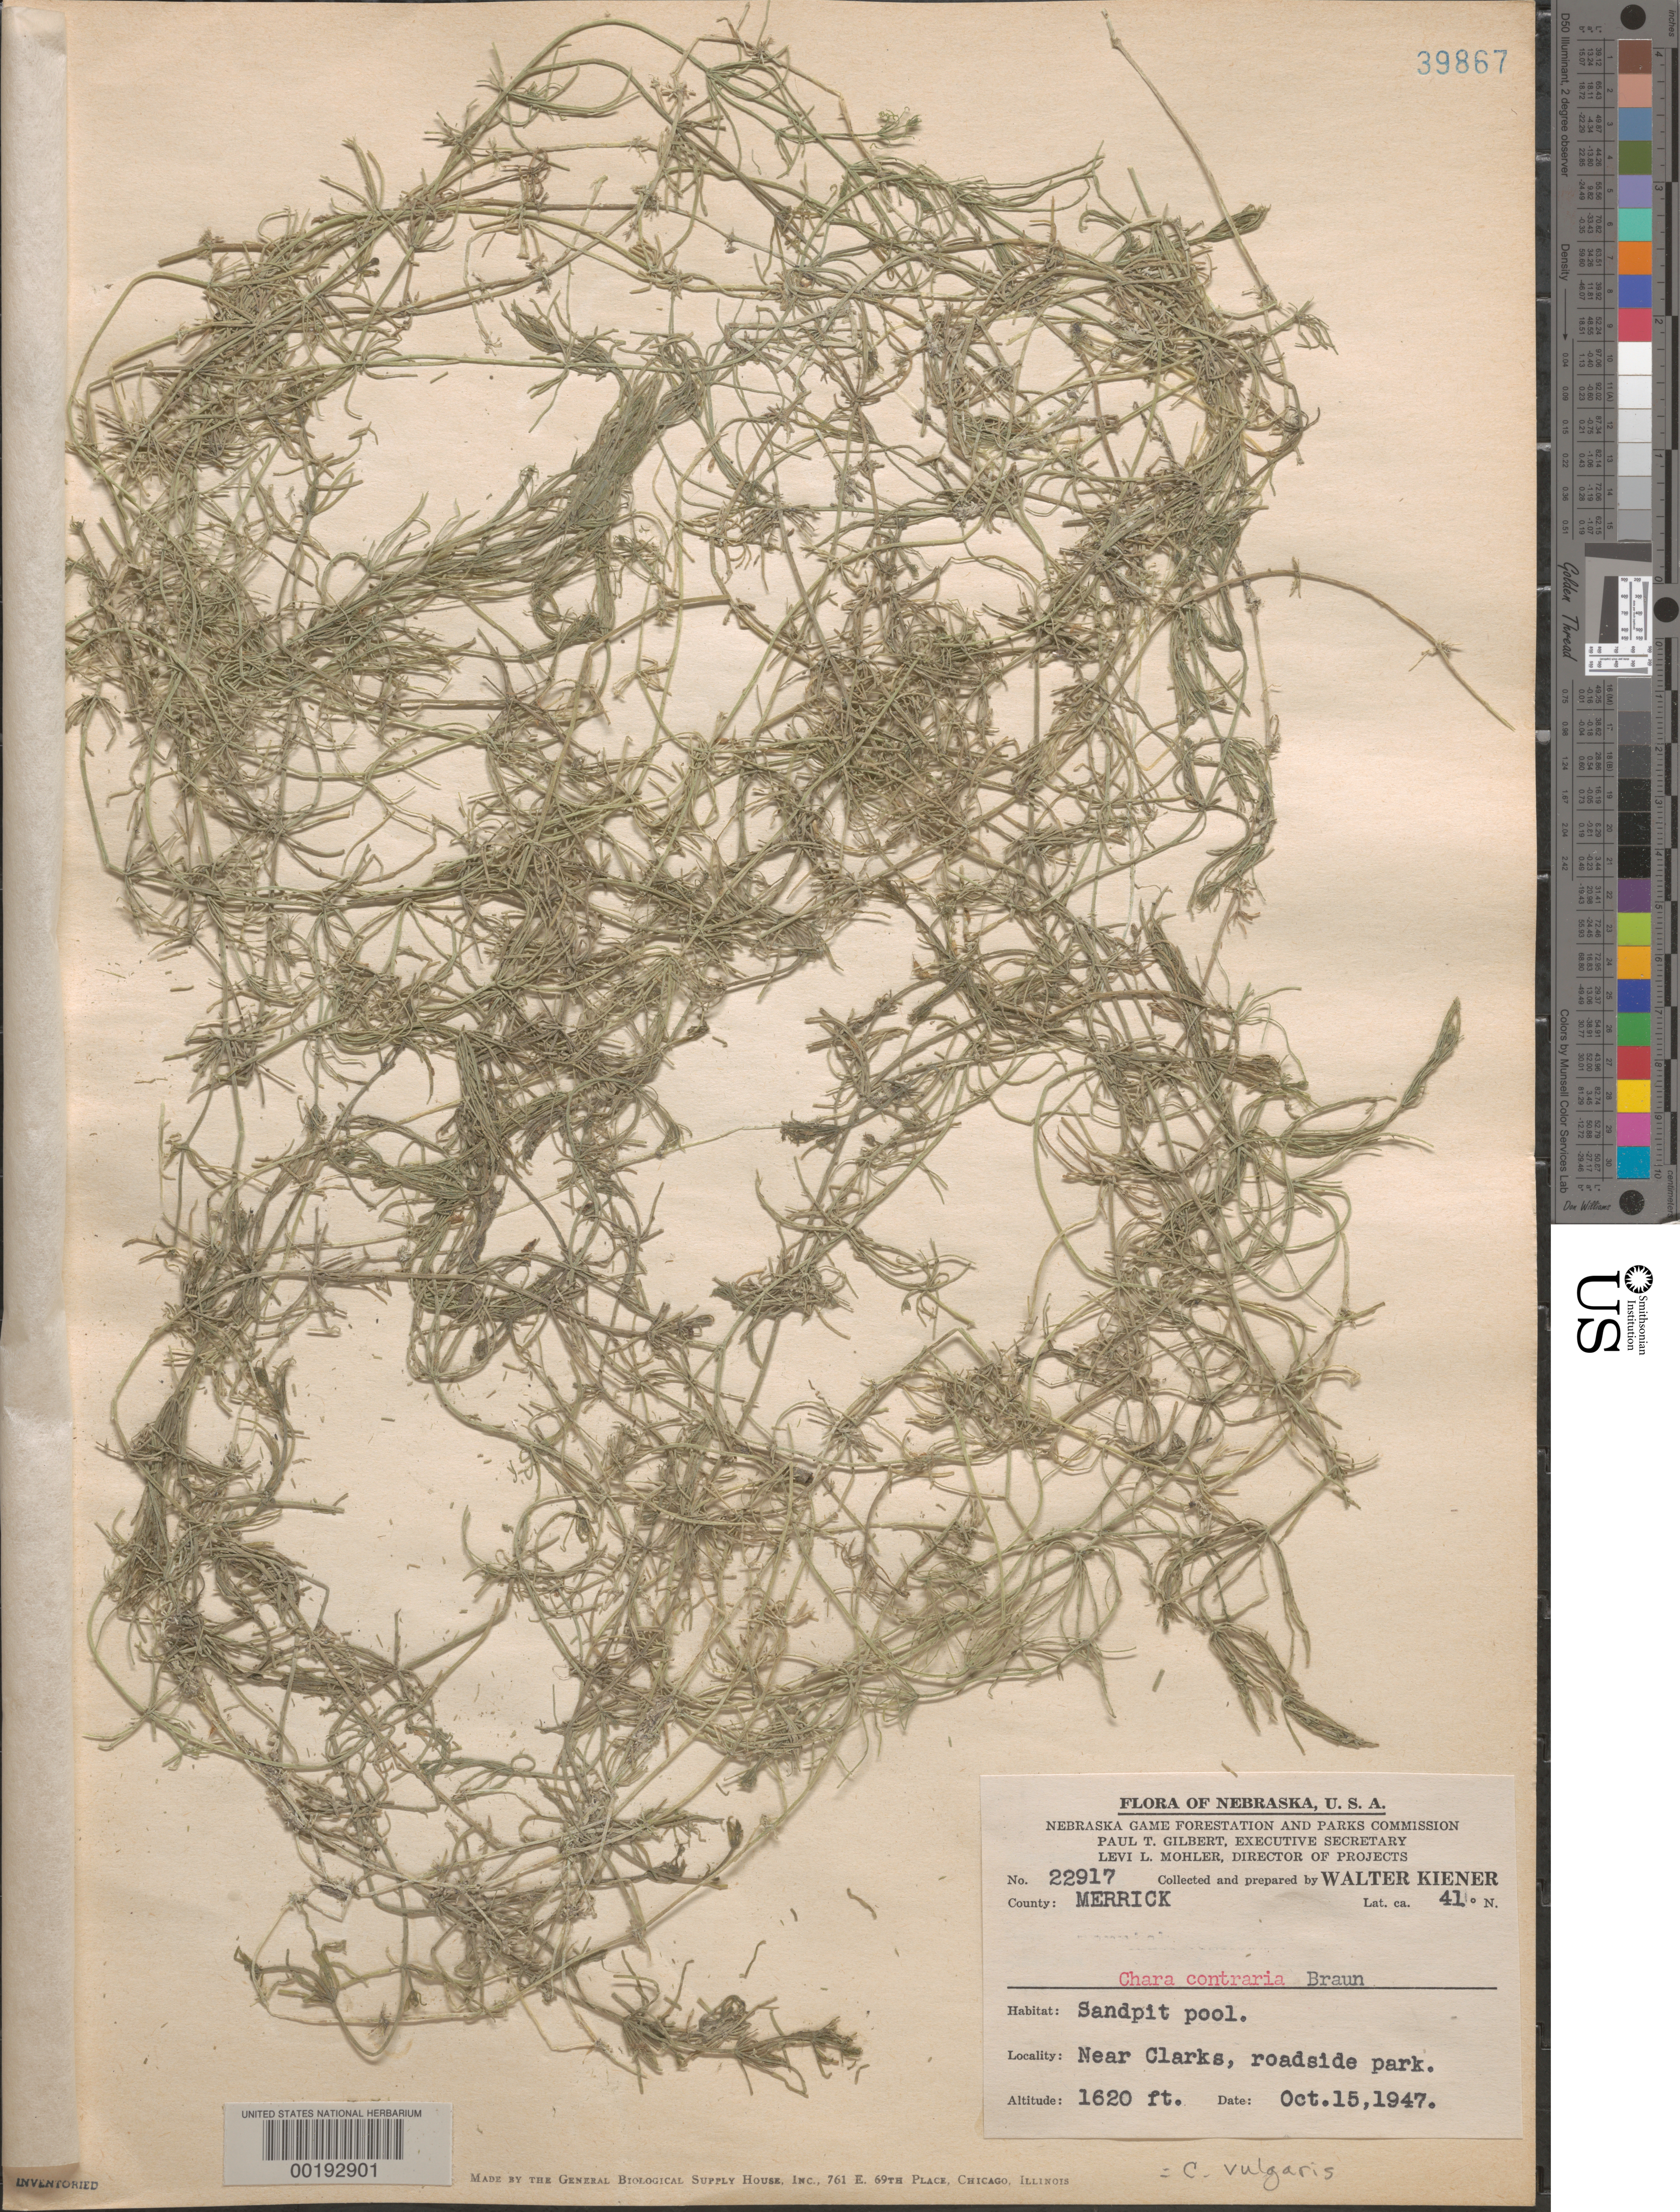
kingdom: Plantae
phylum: Charophyta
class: Charophyceae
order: Charales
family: Characeae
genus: Chara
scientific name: Chara vulgaris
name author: L.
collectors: W. B. Kiener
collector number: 22917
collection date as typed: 15 Oct 1947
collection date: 1947-10-15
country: United States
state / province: Nebraska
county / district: Merrick County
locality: Roadside park near Clarks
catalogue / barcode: US 39867